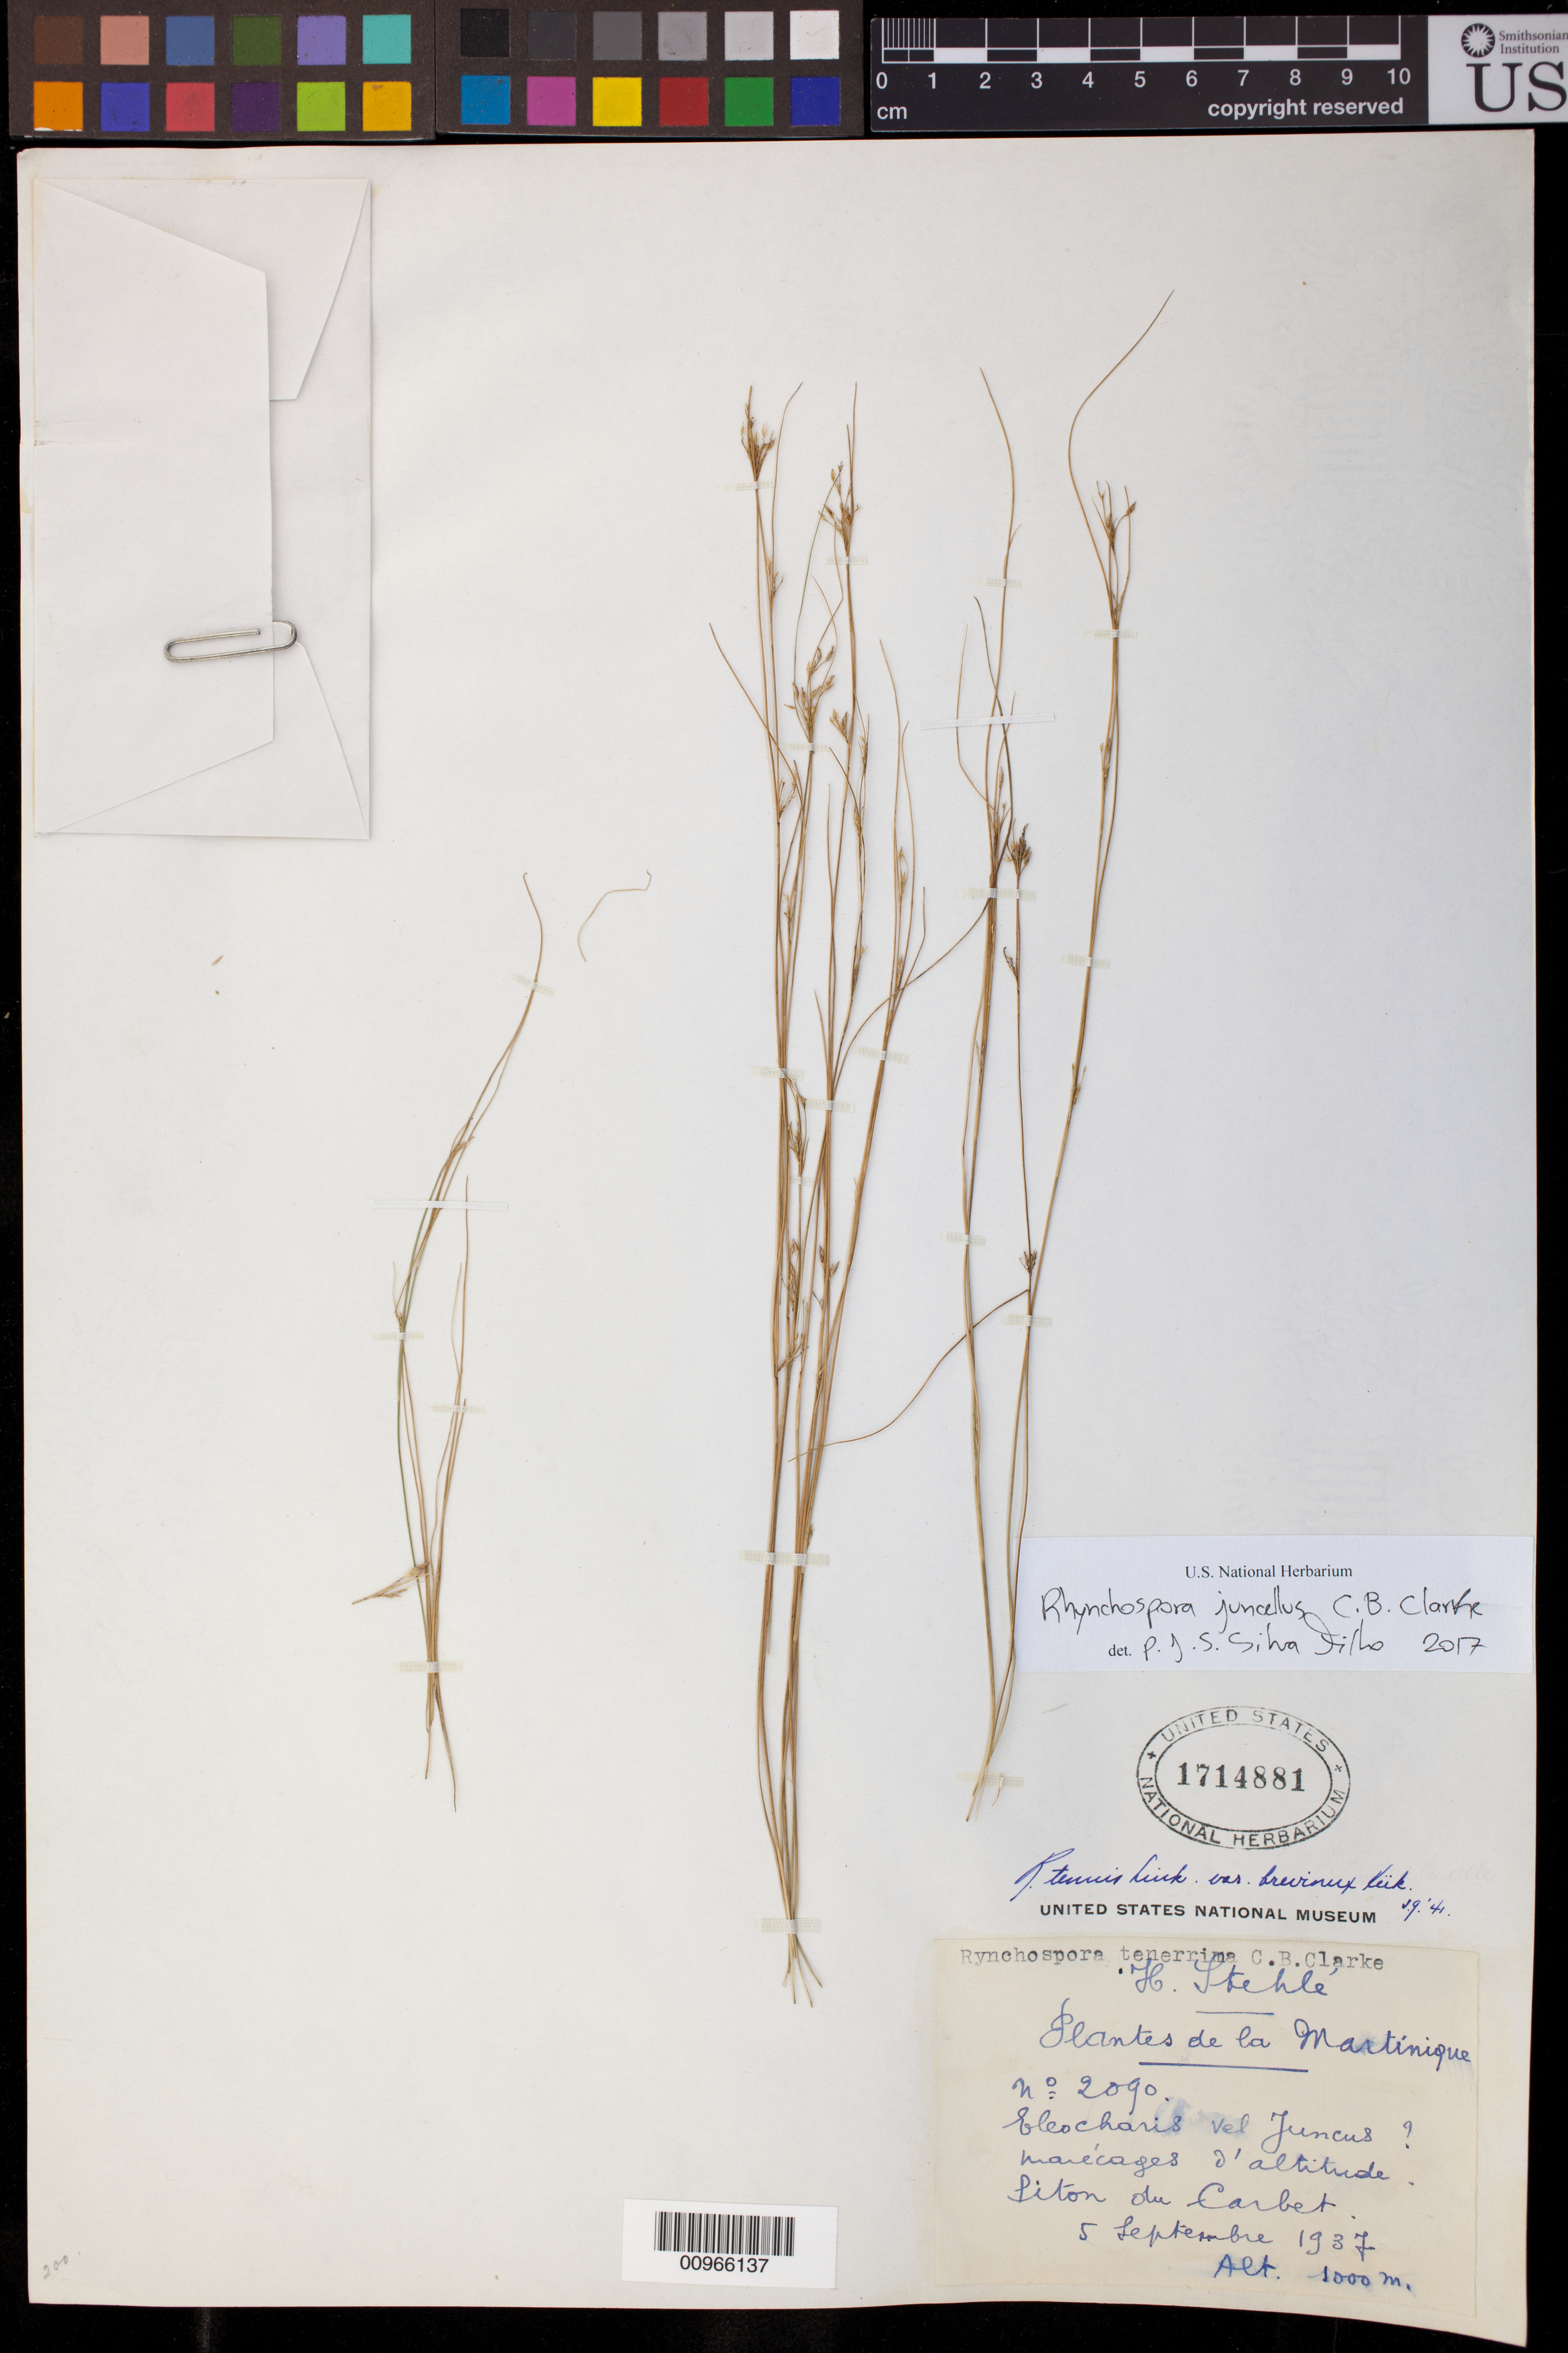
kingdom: Plantae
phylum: Tracheophyta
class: Liliopsida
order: Poales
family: Cyperaceae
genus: Rhynchospora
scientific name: Rhynchospora tenuis var. brevinux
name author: Kük.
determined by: Strong, M. T., (US), Smithsonian Institution - National Museum of Natural History (UNITED STATES)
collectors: H. Stehlé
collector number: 2090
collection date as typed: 05 Sep 1937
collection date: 1937-09-05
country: Martinique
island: Martinique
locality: Piton du Carbet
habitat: Marécages d'altitude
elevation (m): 1000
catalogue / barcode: US 1714881